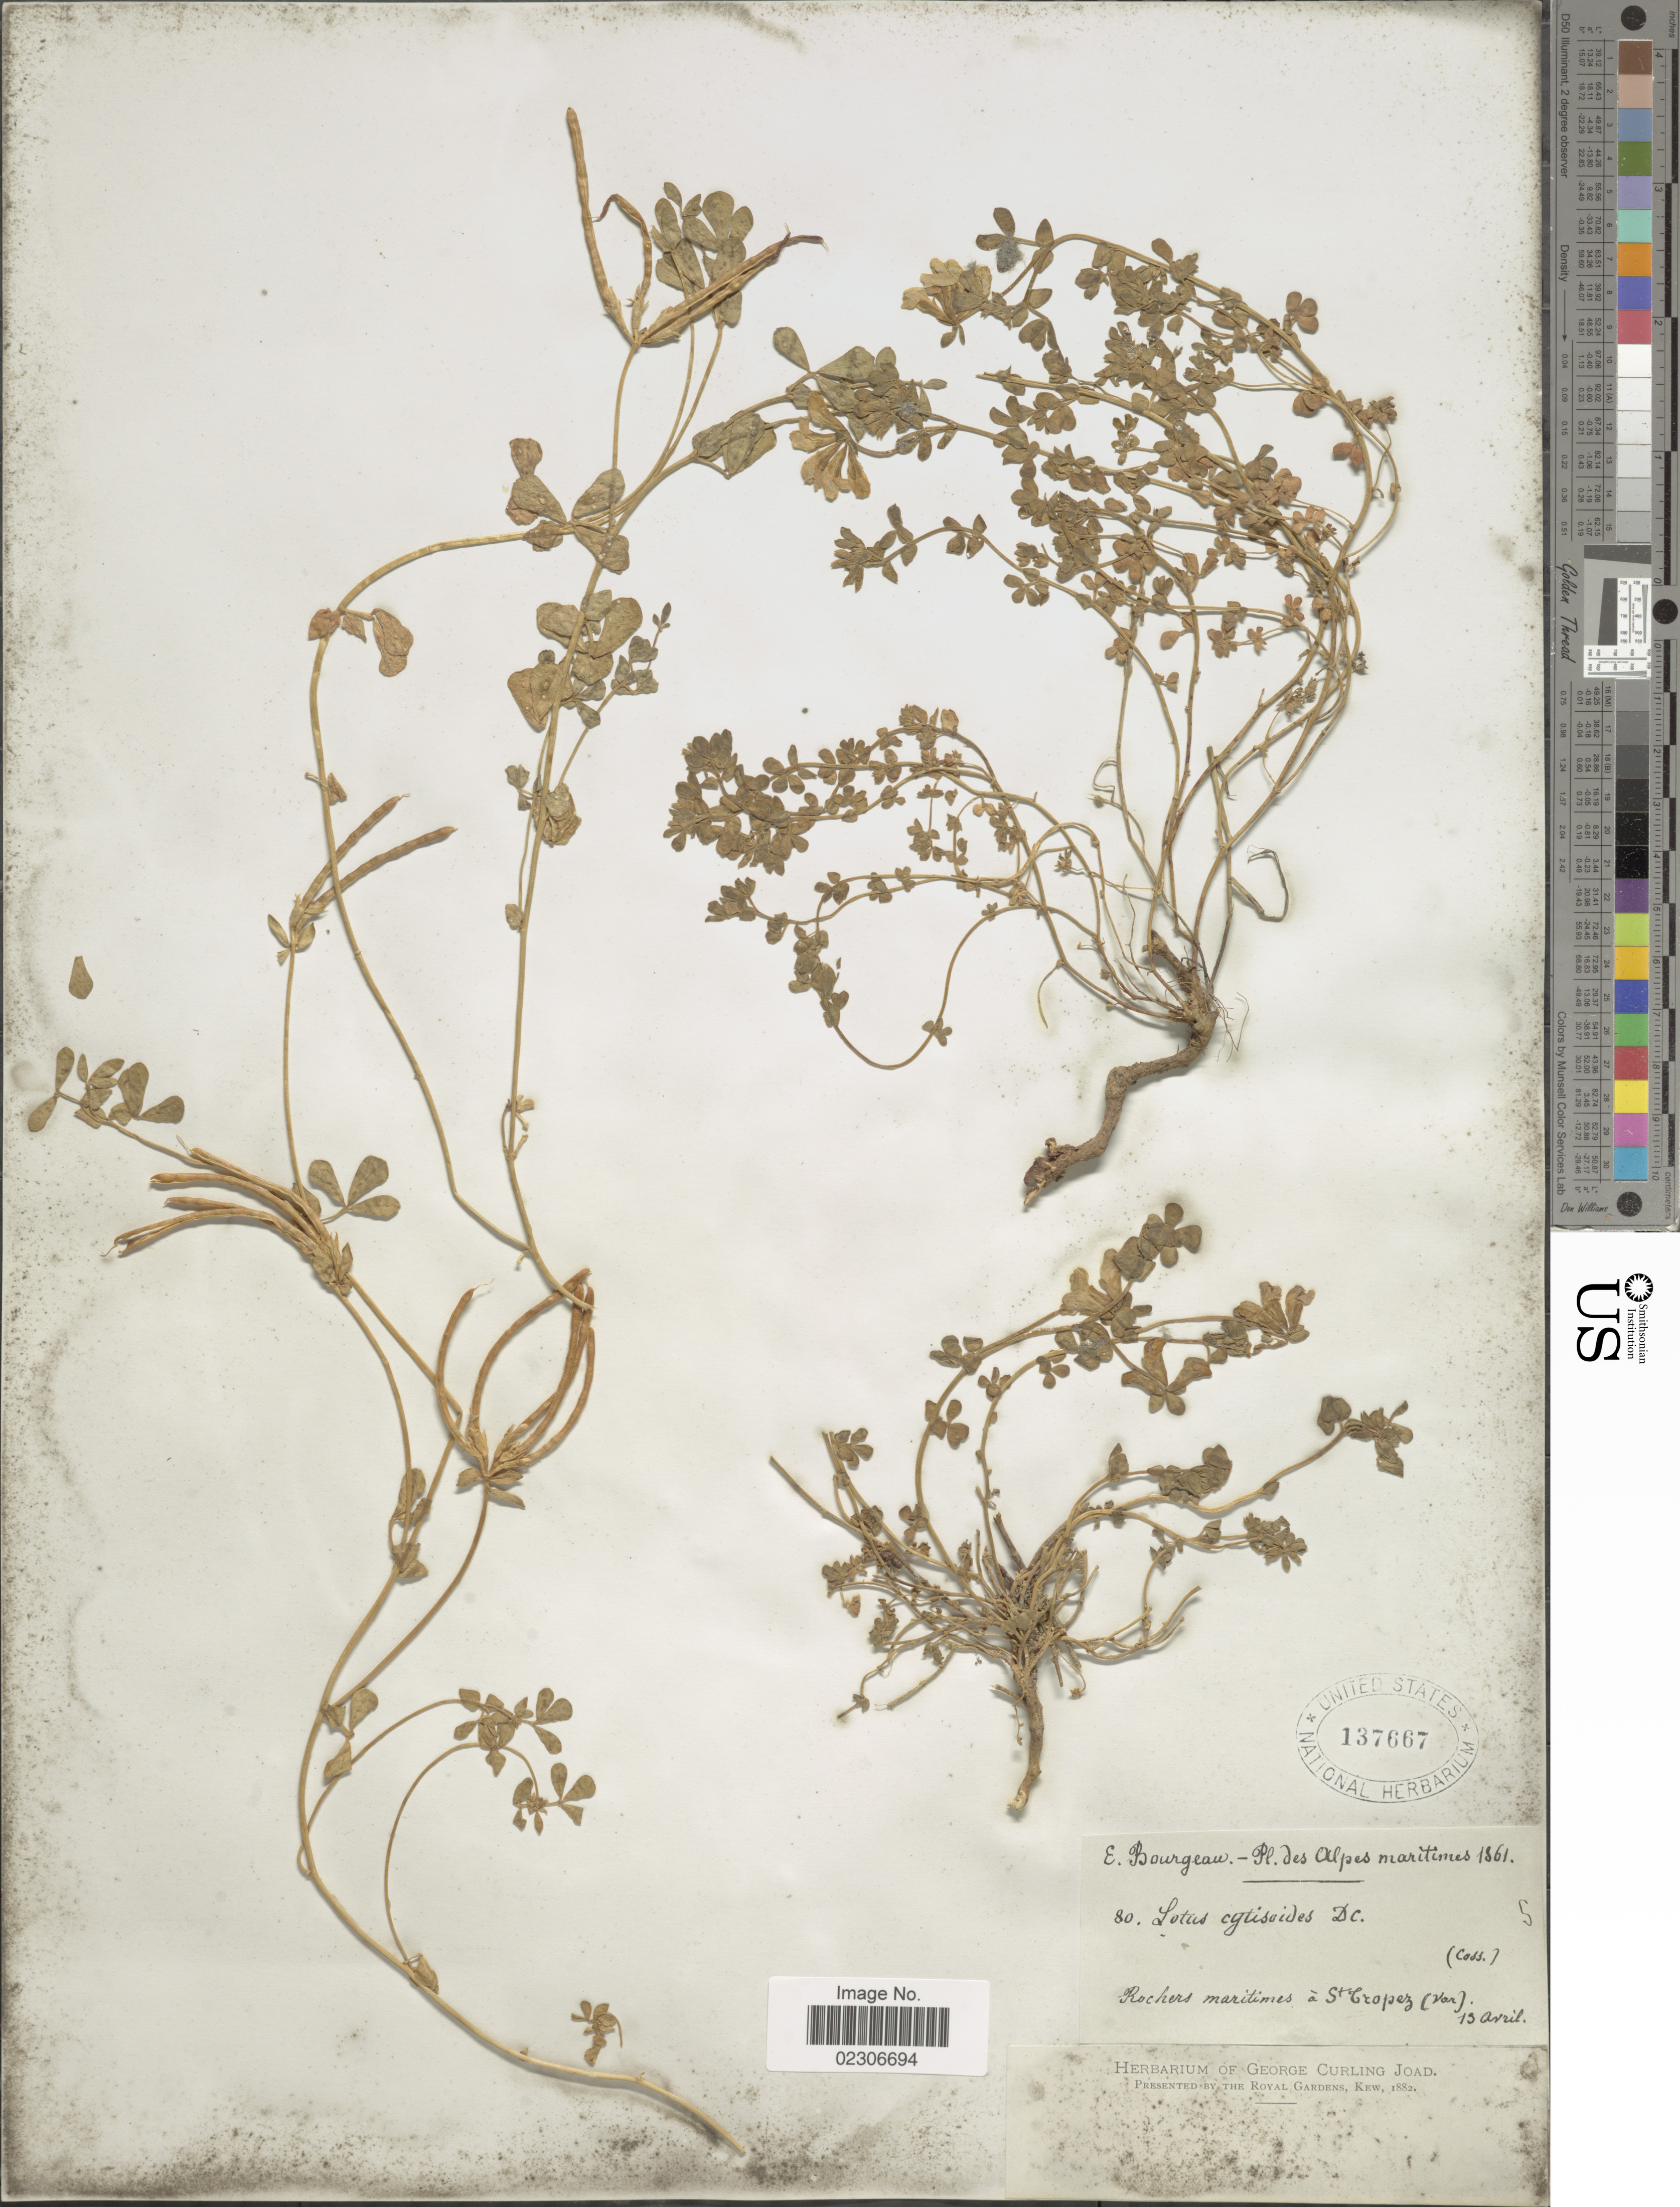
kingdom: Plantae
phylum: Tracheophyta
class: Magnoliopsida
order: Fabales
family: Fabaceae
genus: Lotus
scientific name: Lotus cytisoides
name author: L.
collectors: E. Bourgeau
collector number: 80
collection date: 1861-04-13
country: France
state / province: Provence-Alpes-Côte d'Azur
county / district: Var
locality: Alpes maritimes. St Tropez (Var)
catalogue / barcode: US 137667